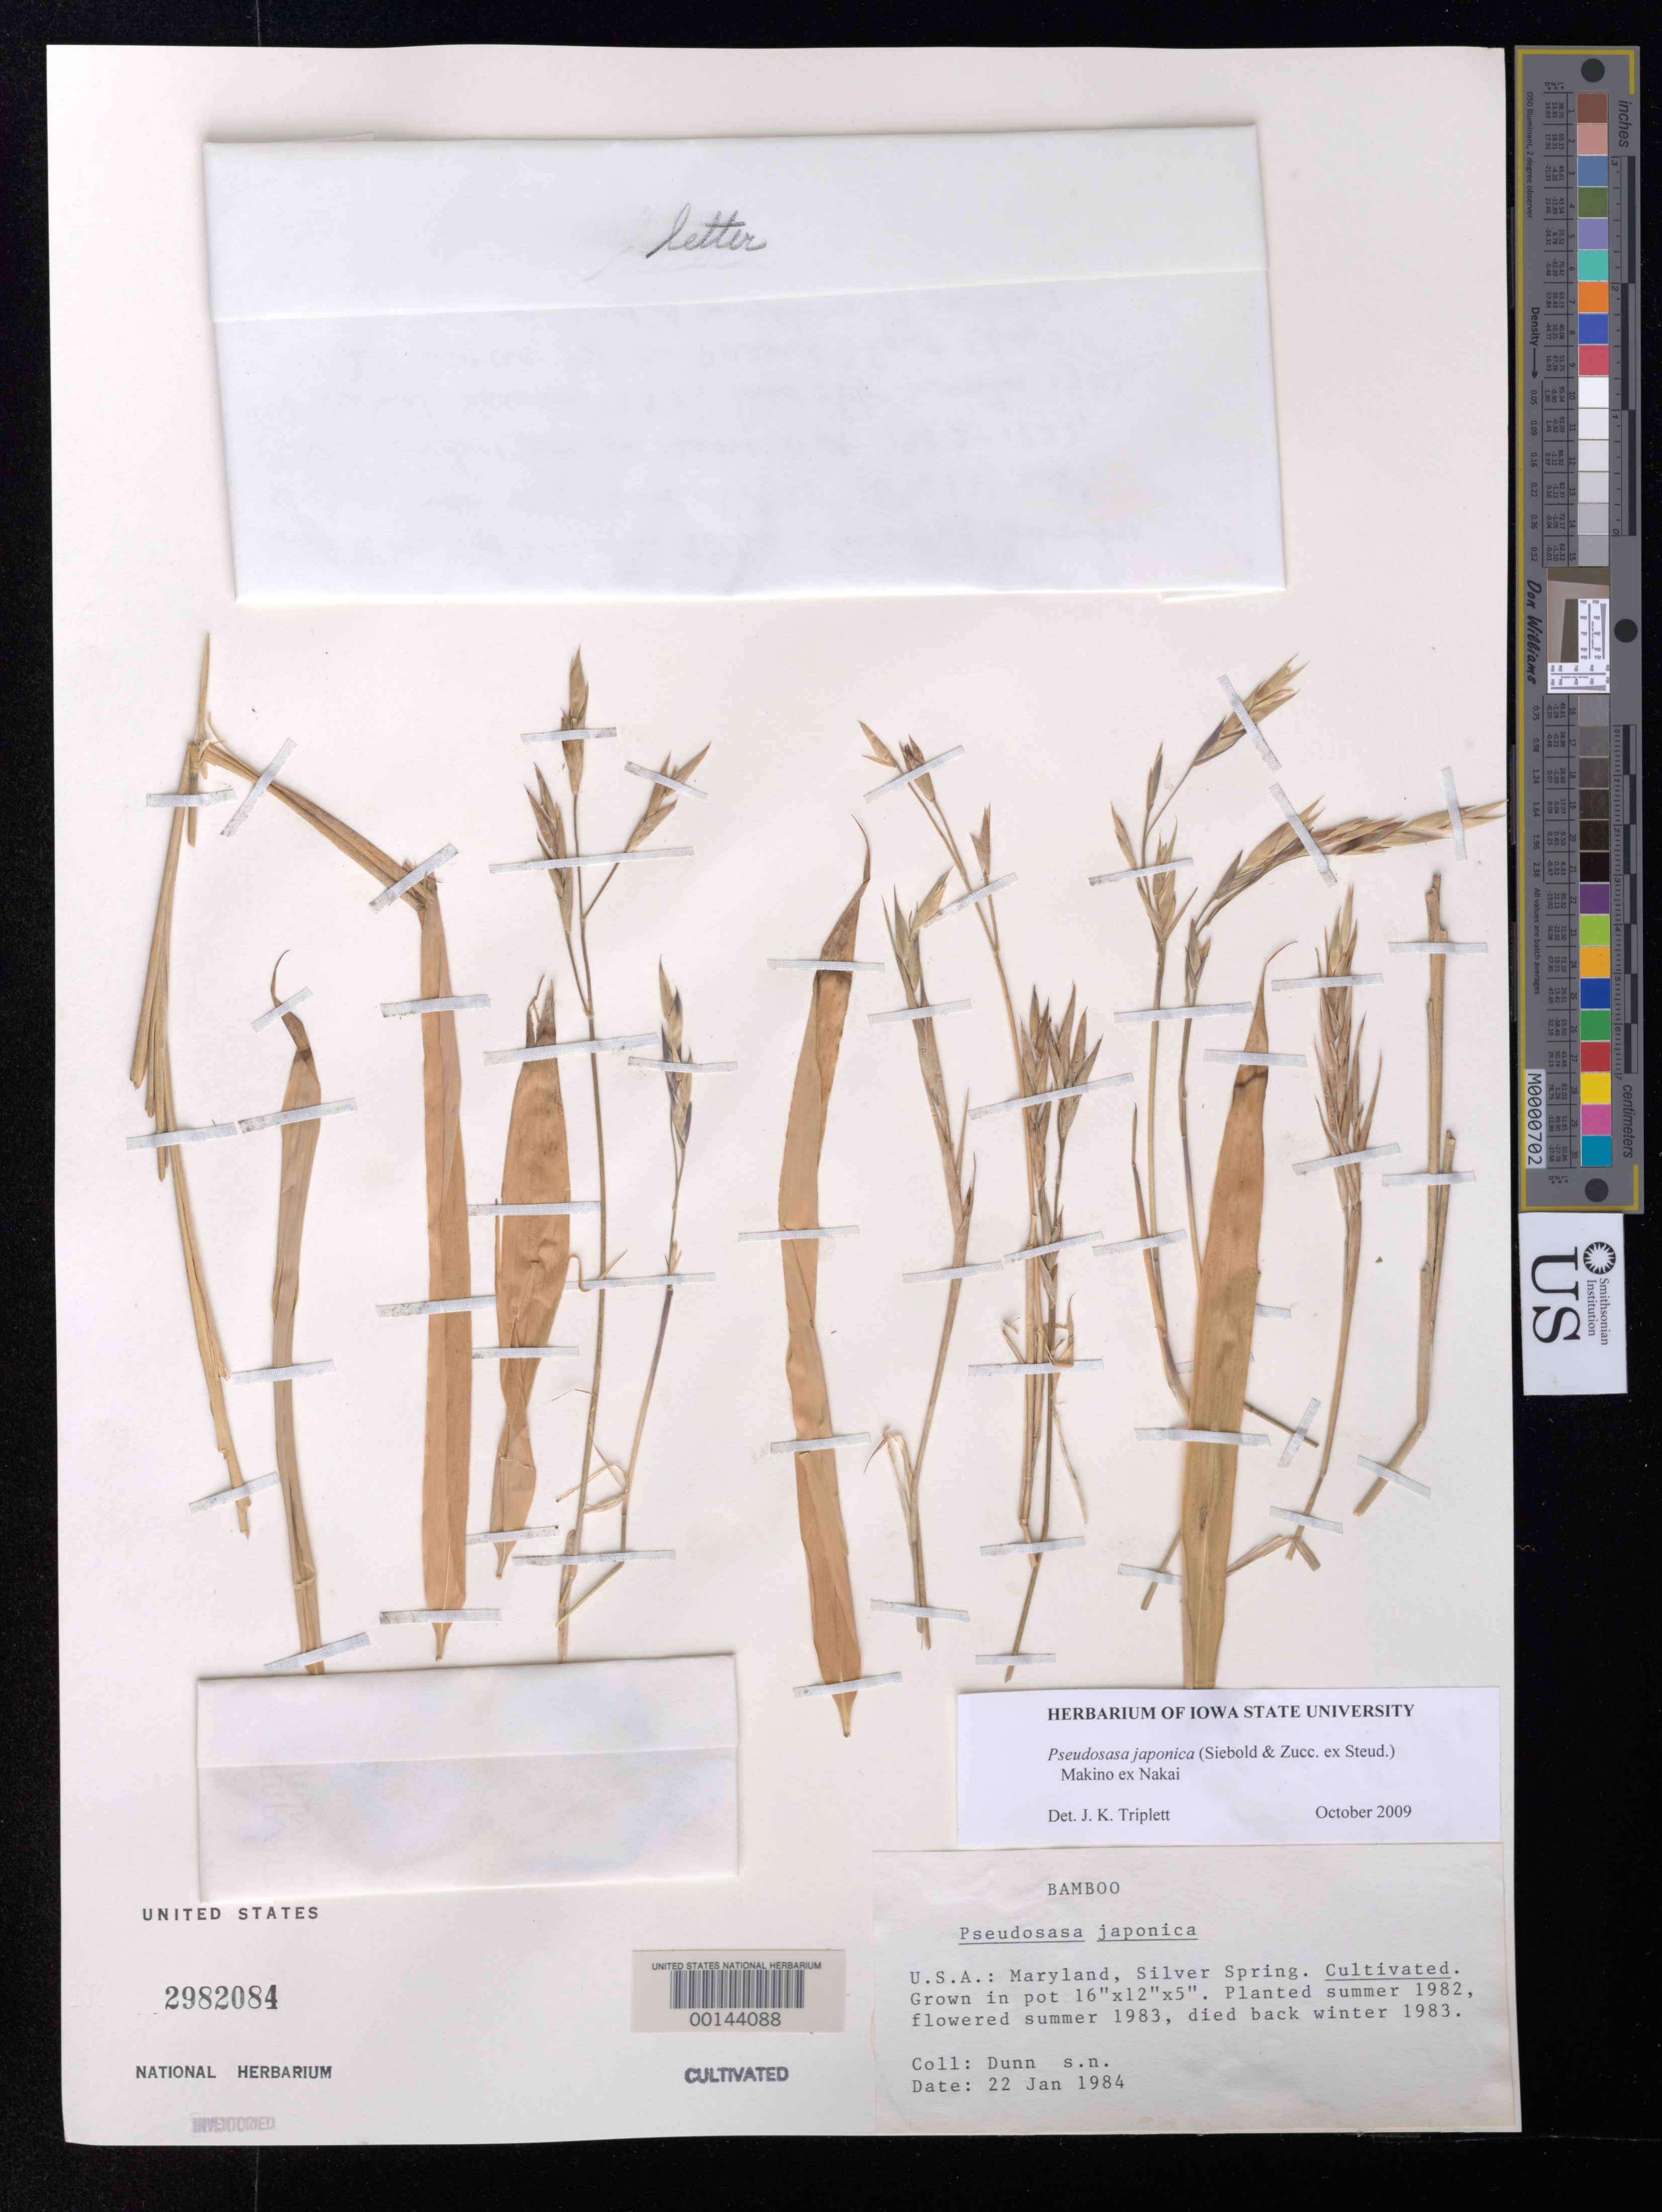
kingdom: Plantae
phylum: Tracheophyta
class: Liliopsida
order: Poales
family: Poaceae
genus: Pseudosasa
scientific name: Pseudosasa japonica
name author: (Siebold & Zucc. ex Steud.) Makino ex Nakai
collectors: -- Dunn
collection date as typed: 22 Jan 1984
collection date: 1984-01-22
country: United States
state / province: Maryland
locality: Silver spring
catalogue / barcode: US 2982084